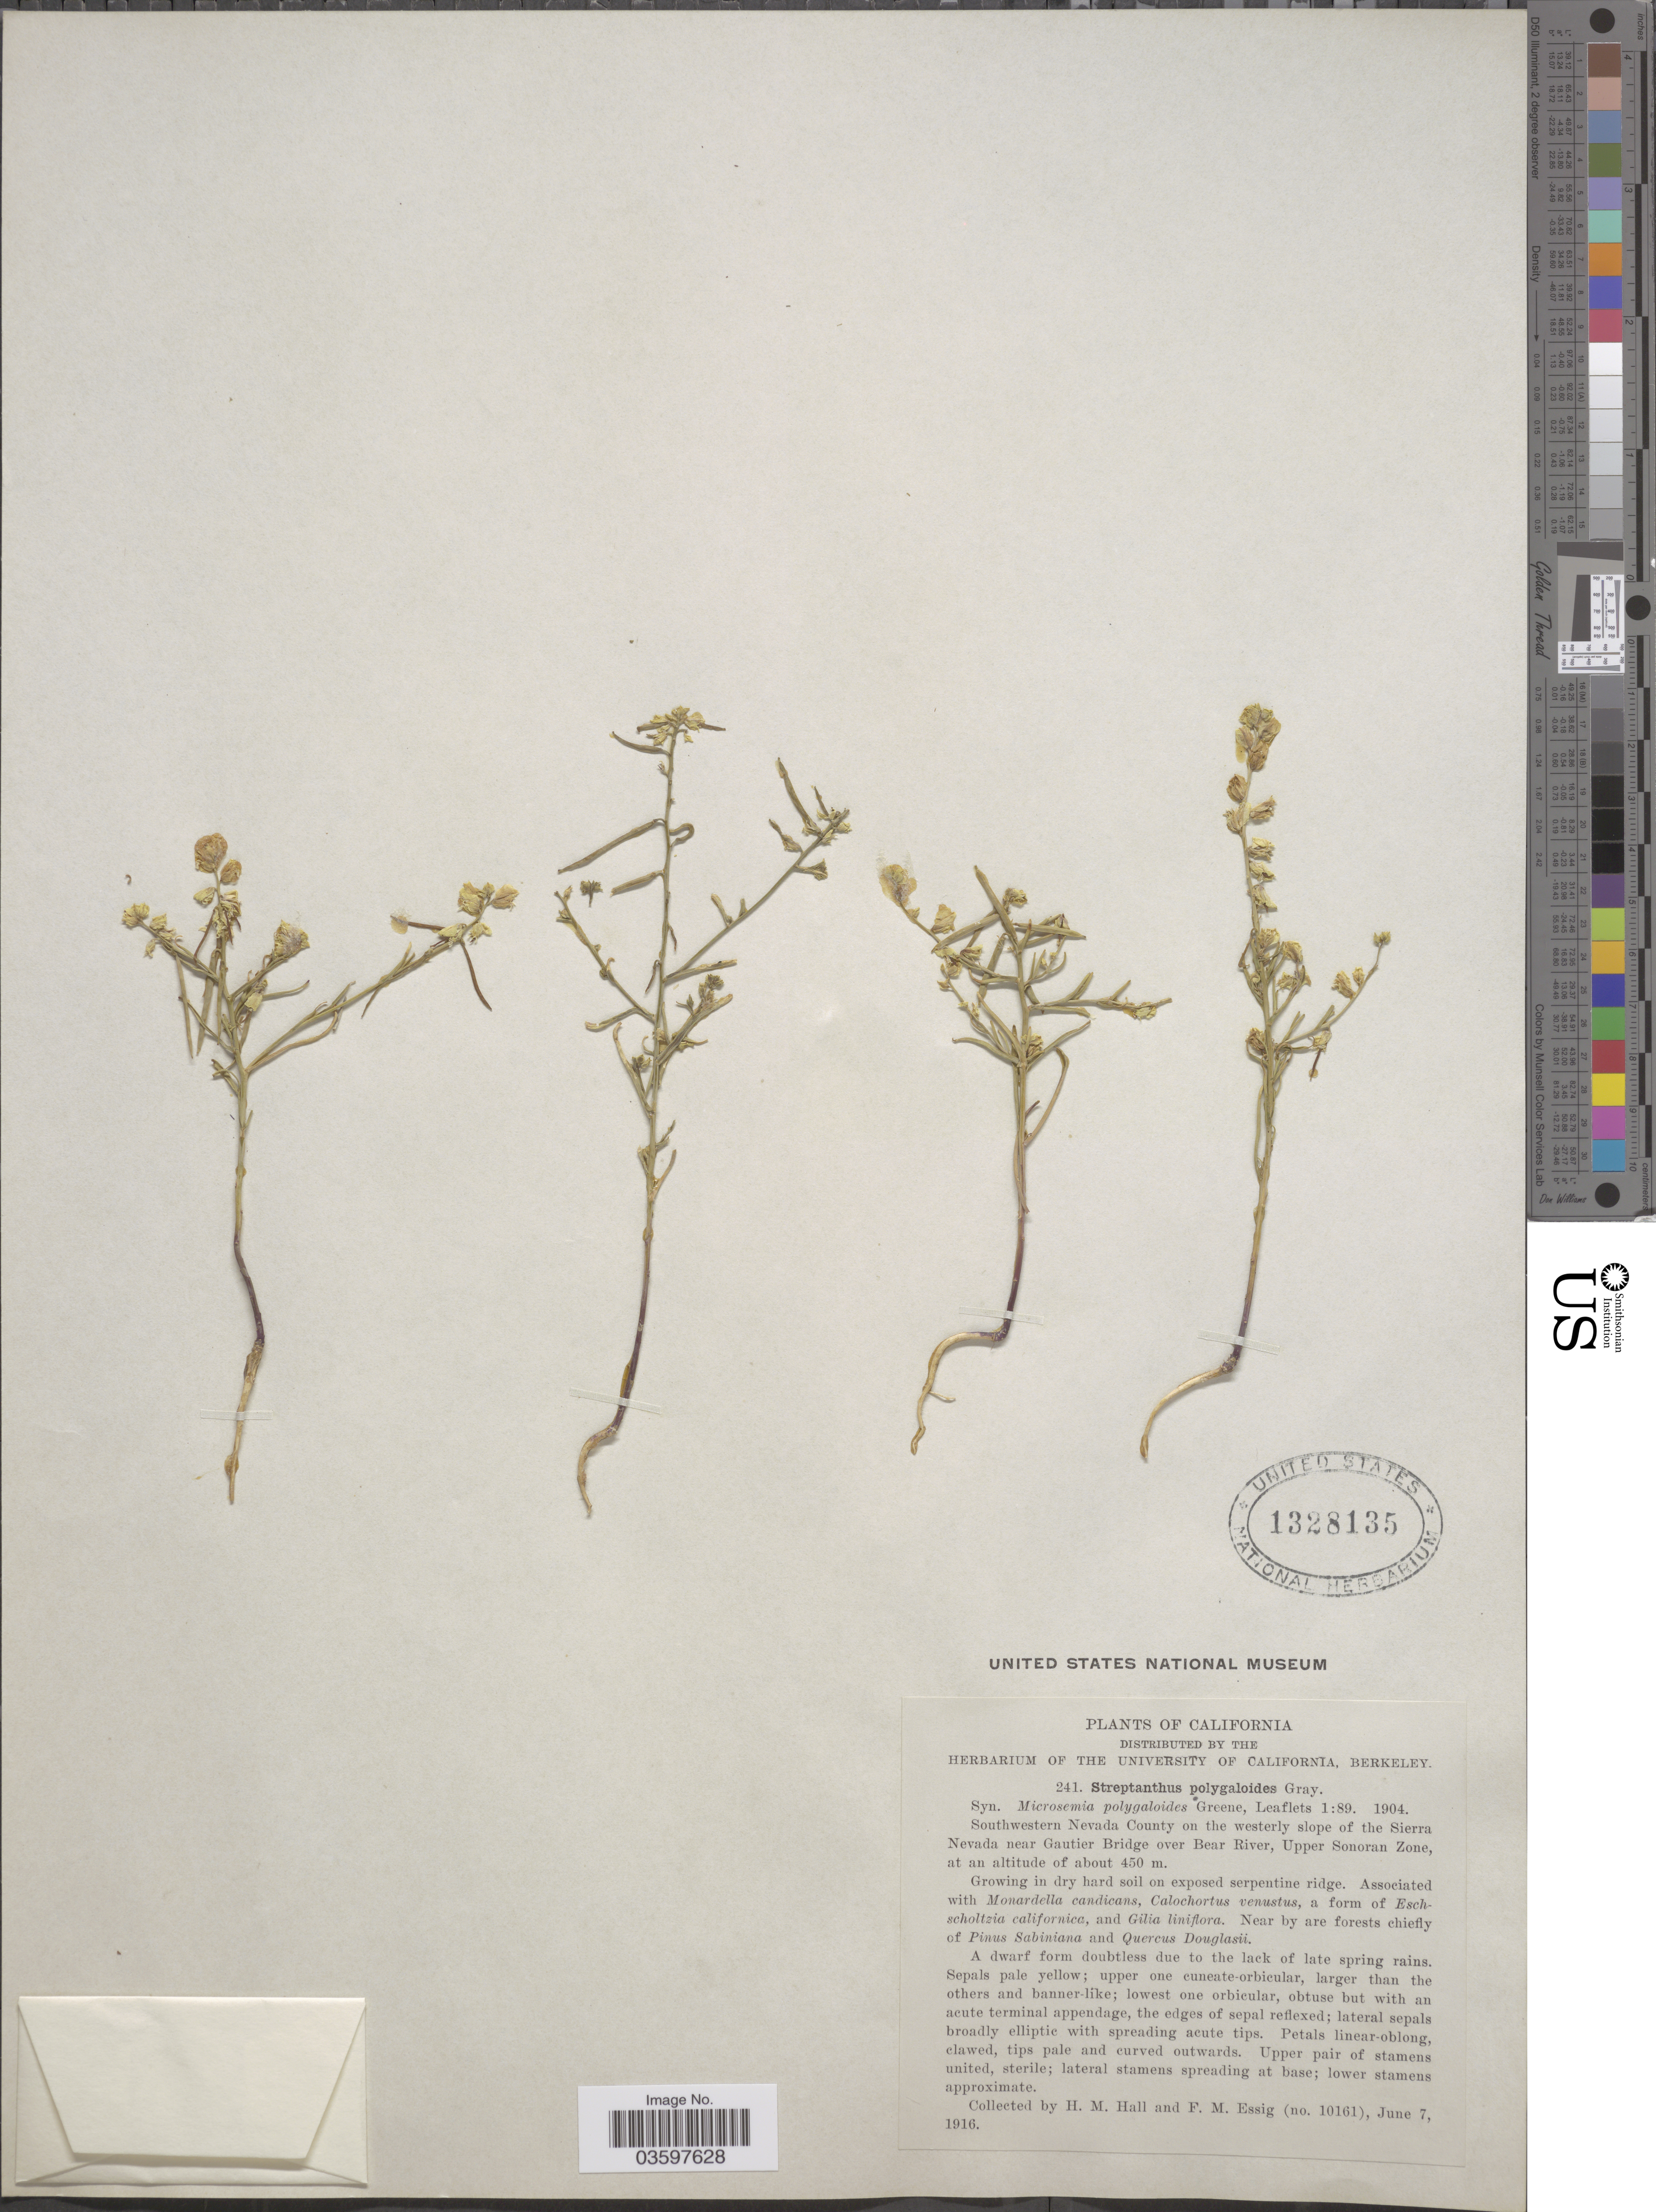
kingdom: Plantae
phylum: Tracheophyta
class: Magnoliopsida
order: Brassicales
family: Brassicaceae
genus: Streptanthus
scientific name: Streptanthus polygaloides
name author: A. Gray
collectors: H. M. Hall & F. Essig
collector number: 10161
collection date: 1916-06-07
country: United States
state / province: California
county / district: Nevada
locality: Southwestern Nevada County on the westerly slope of the Sierra Nevada near Gautier Bridge over Bear River, Upper Sonoran Zone.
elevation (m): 450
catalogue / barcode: US 1328135